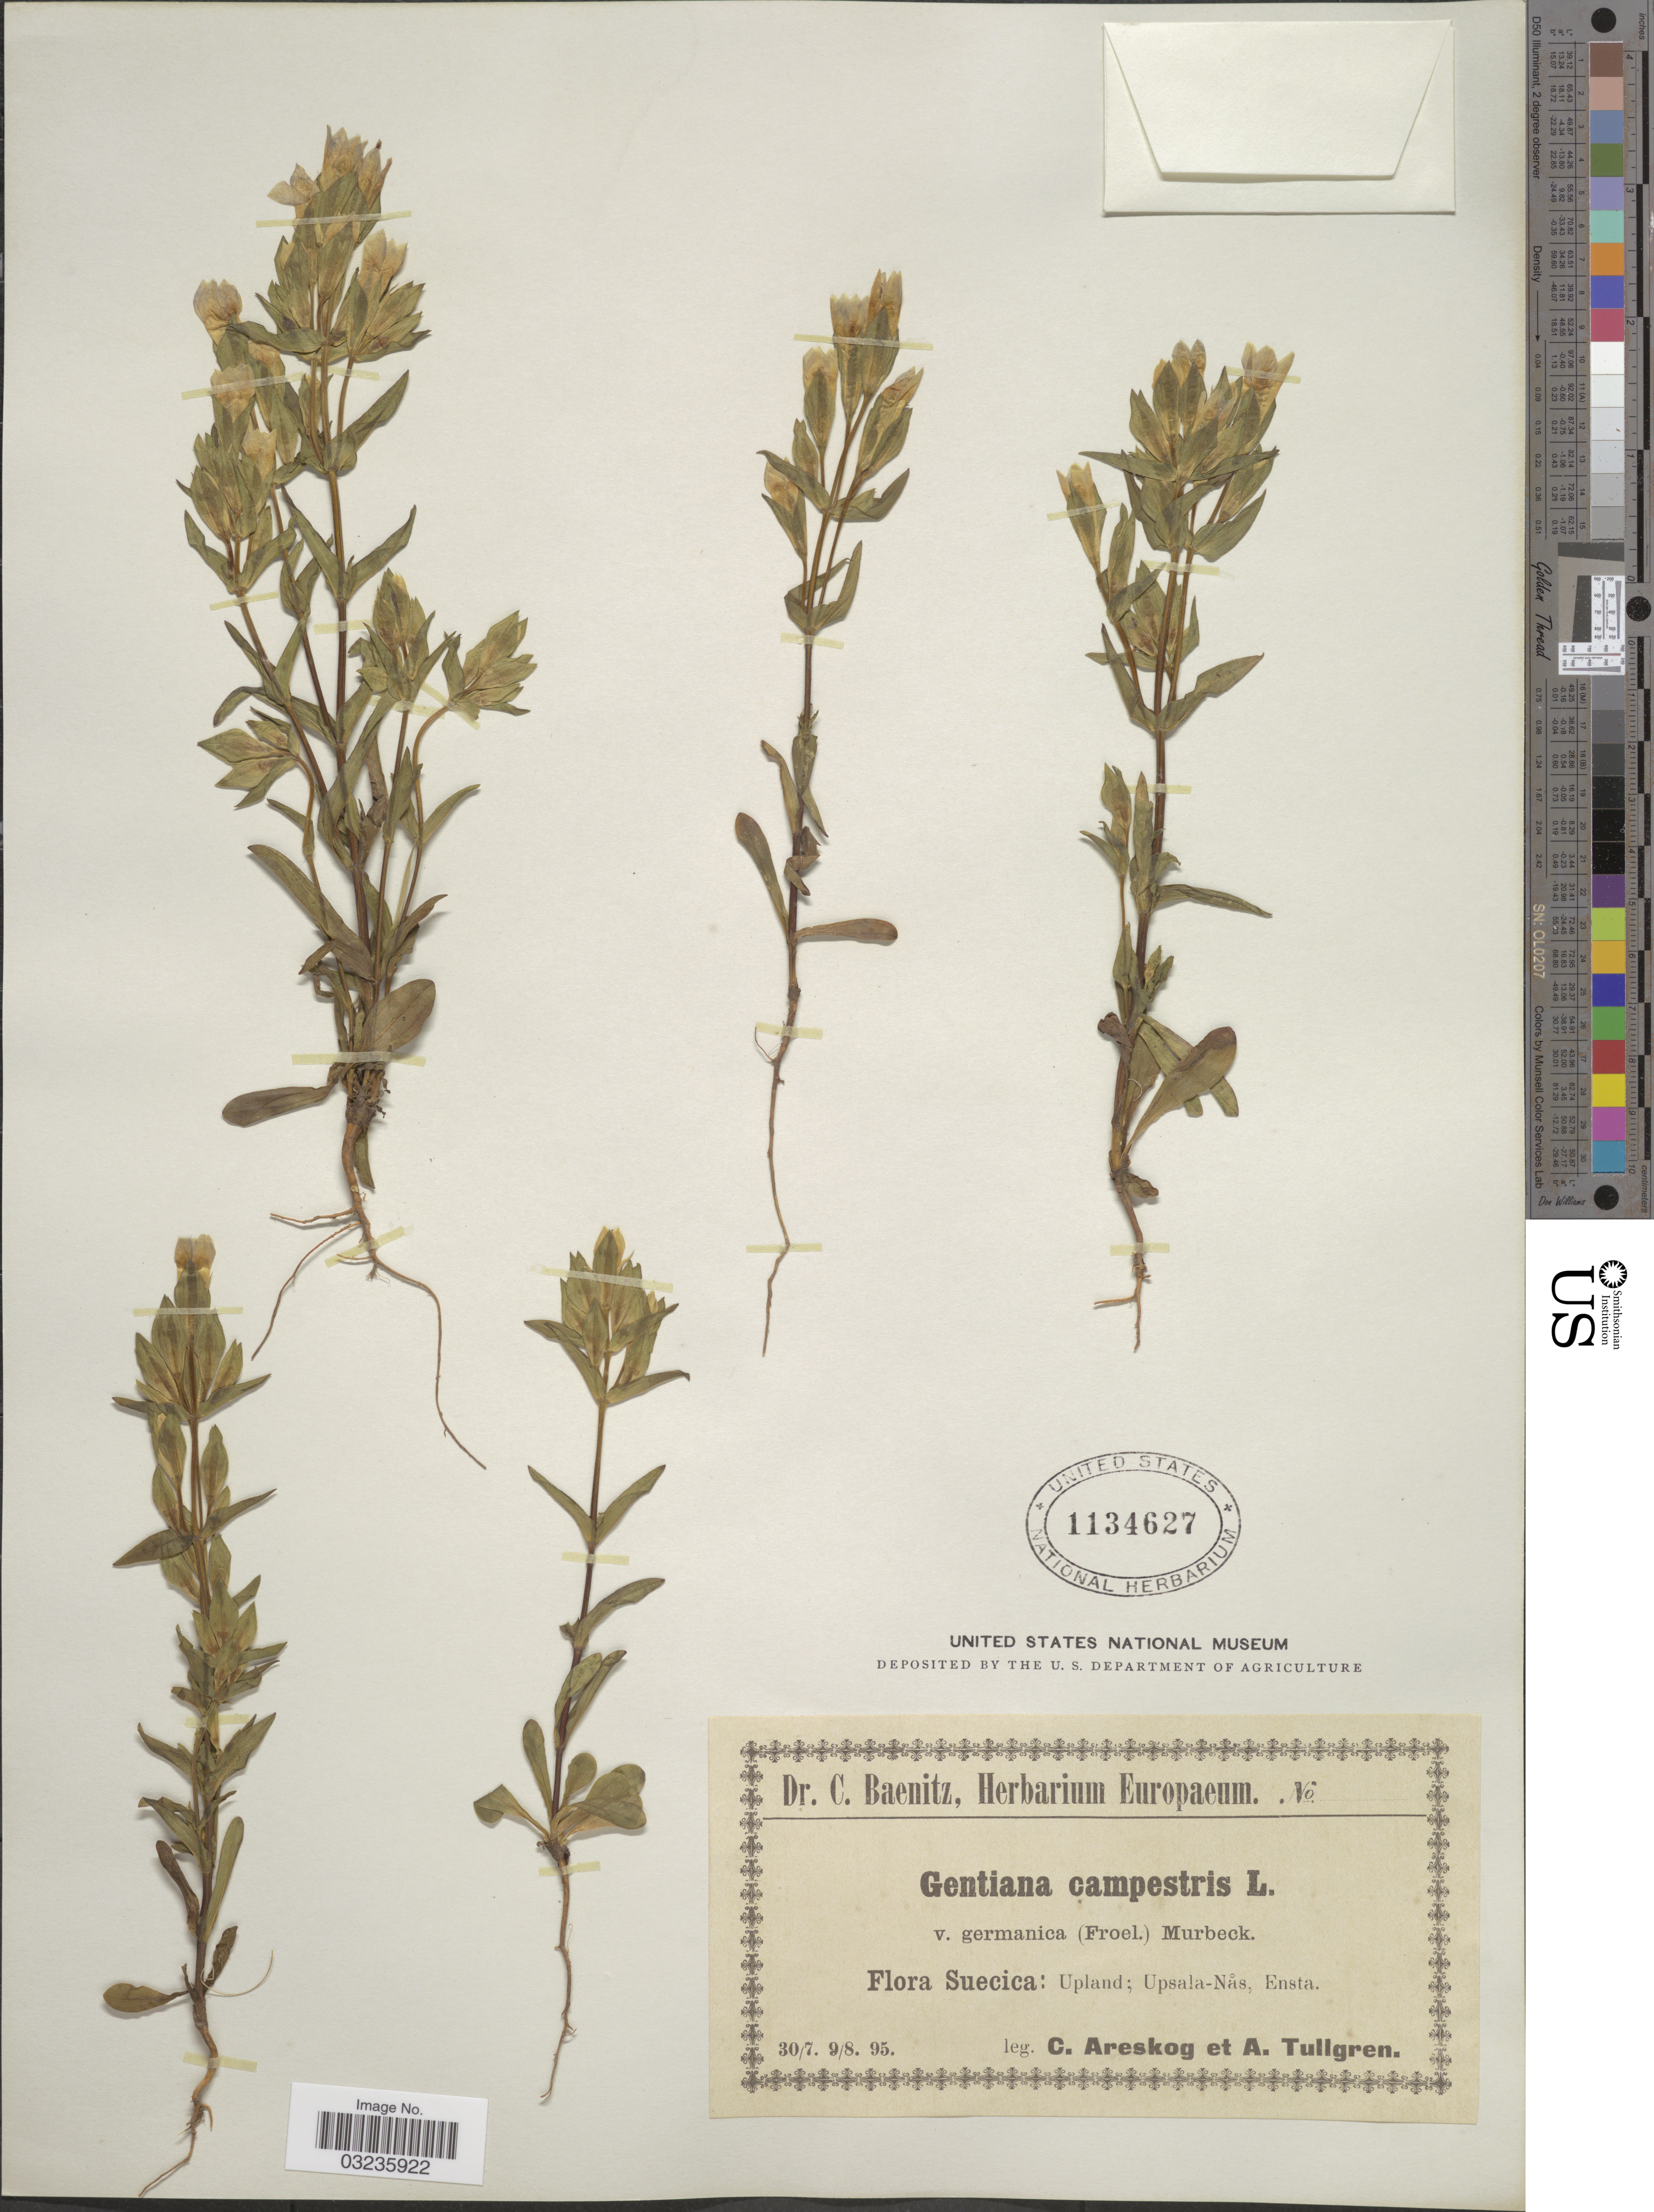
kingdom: Plantae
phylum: Tracheophyta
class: Magnoliopsida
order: Gentianales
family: Gentianaceae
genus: Gentiana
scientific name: Gentiana campestris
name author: L.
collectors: C. Areskog & A. Tullgren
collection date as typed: Transcribed d/m/y: 30/7/95 to 9/8/95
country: Sweden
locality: Upland; Upsala-Nas, Ensta.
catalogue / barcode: US 1134627